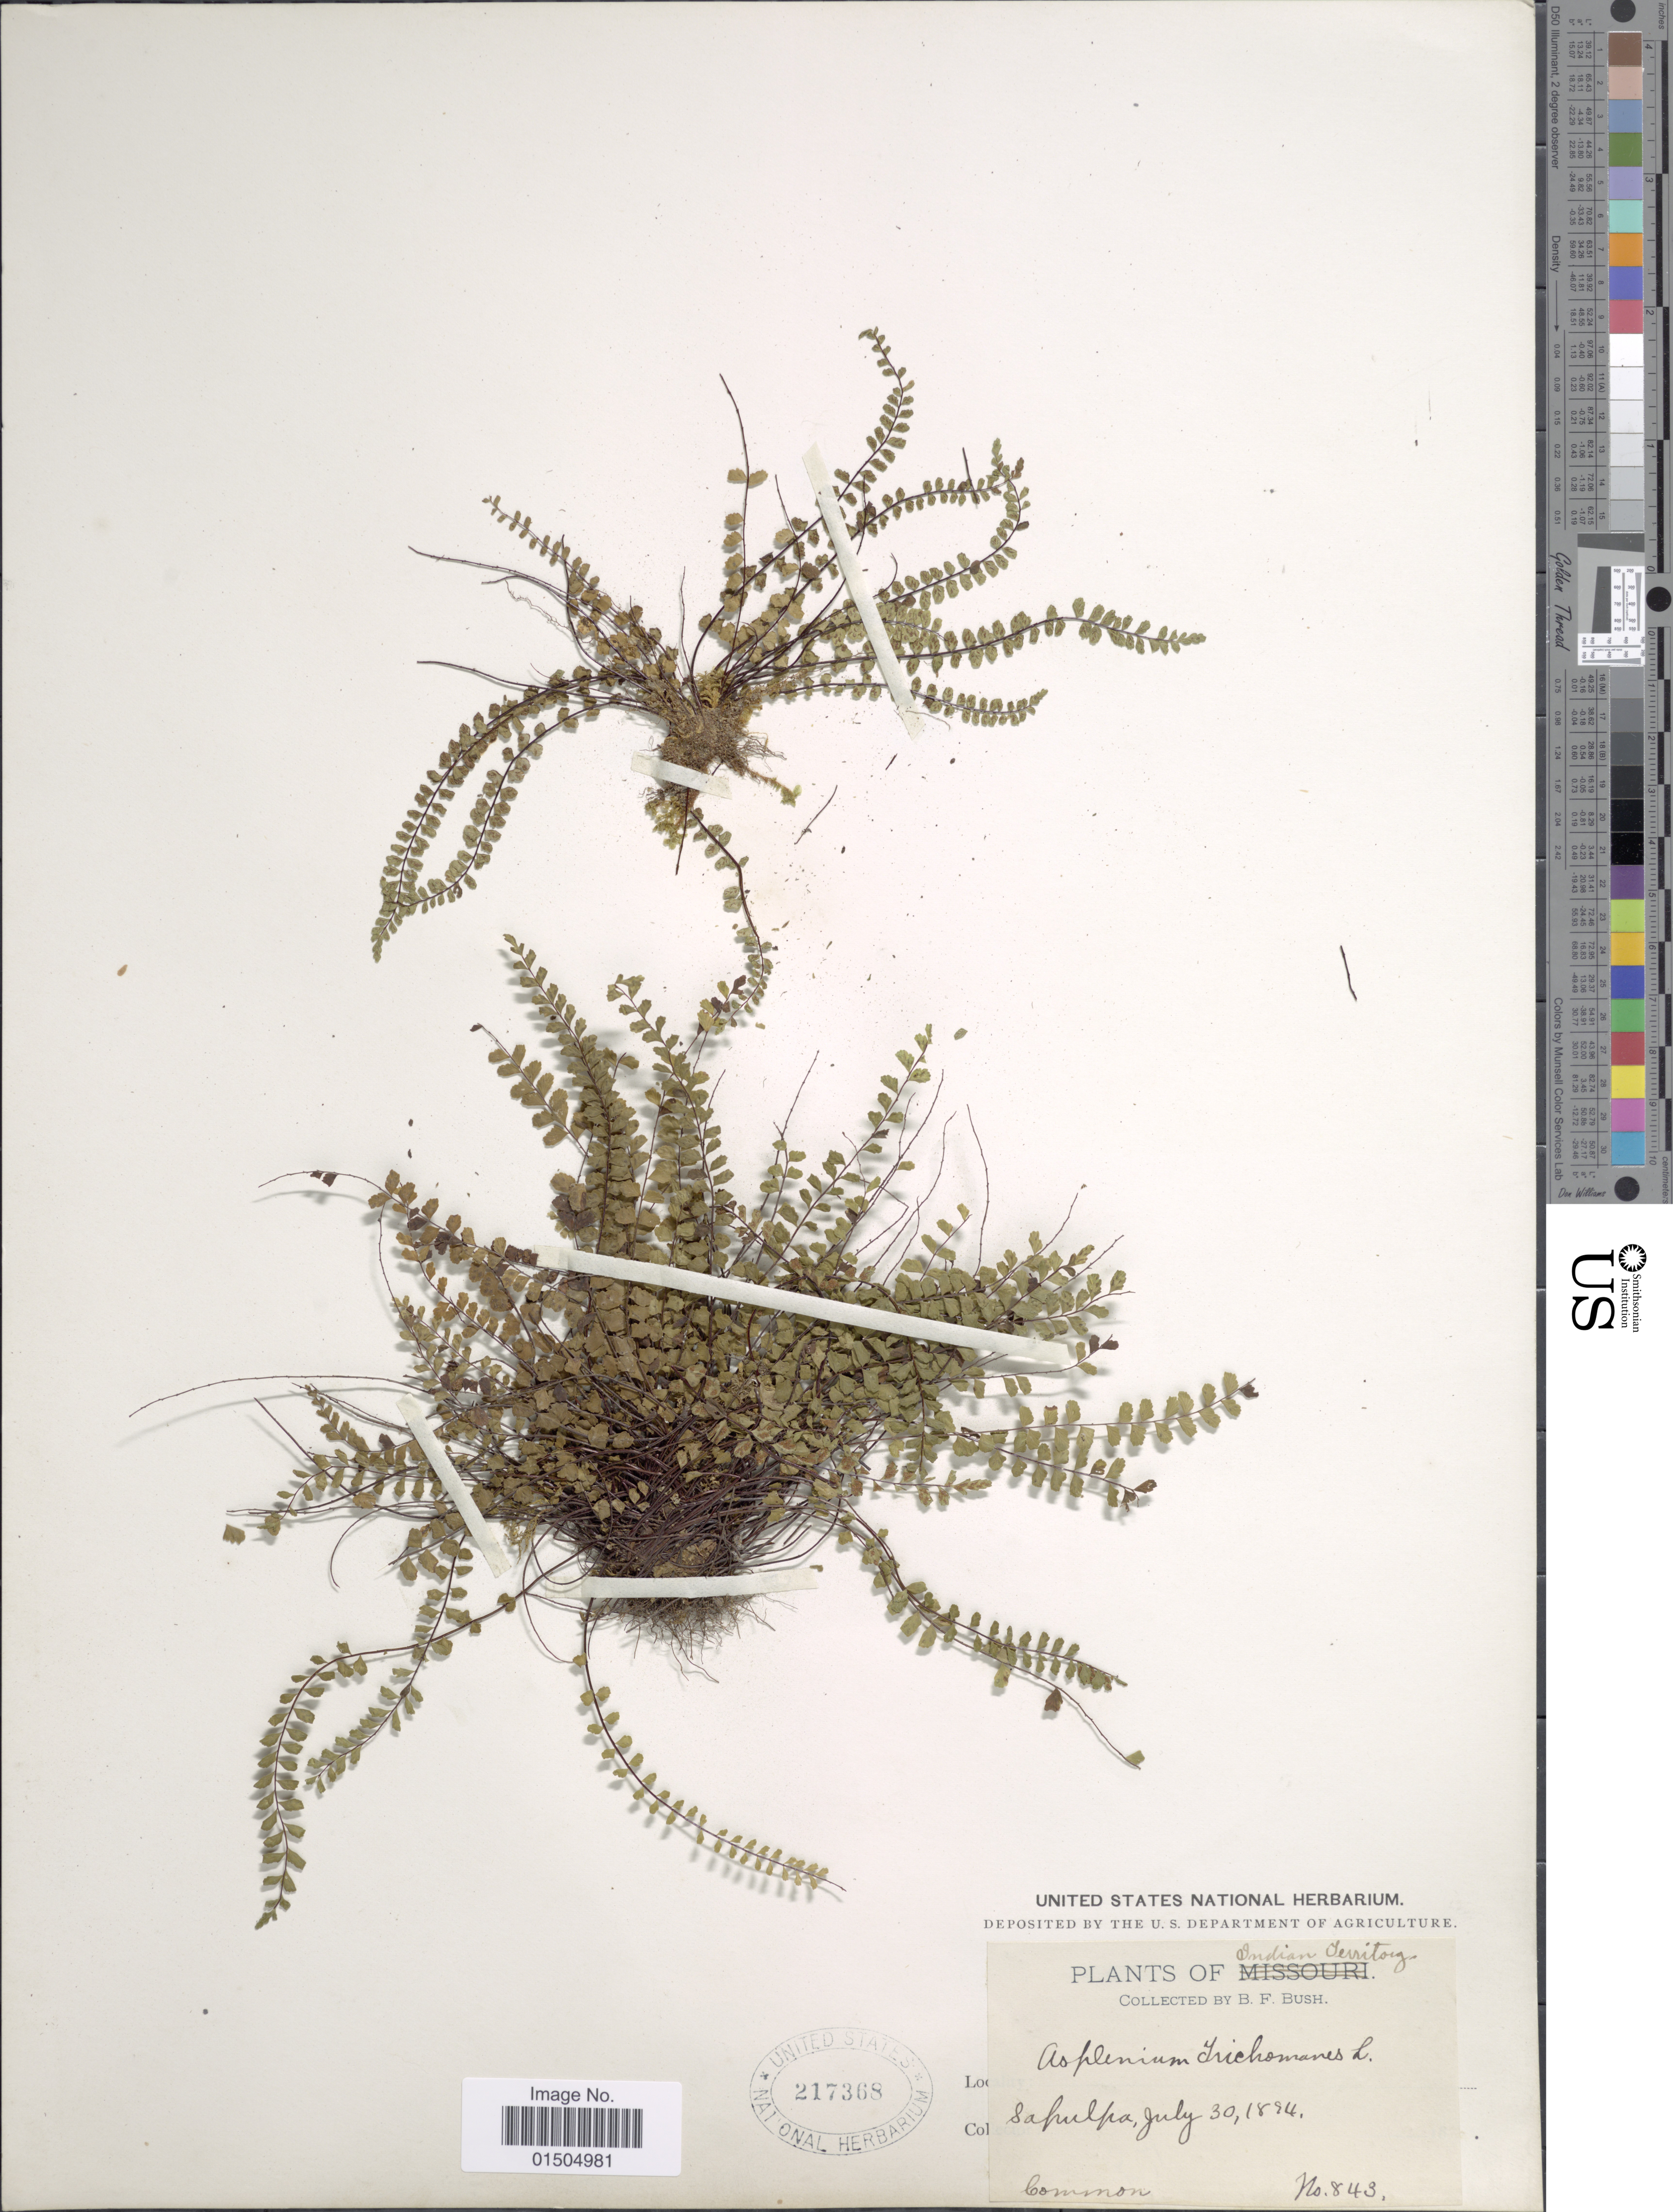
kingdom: Plantae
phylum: Tracheophyta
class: Polypodiopsida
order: Polypodiales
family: Aspleniaceae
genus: Asplenium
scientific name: Asplenium trichomanes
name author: L.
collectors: B. F. Bush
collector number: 843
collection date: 1894-07-30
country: United States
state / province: Oklahoma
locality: Indian Territory. Sapulpa.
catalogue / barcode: US 217368